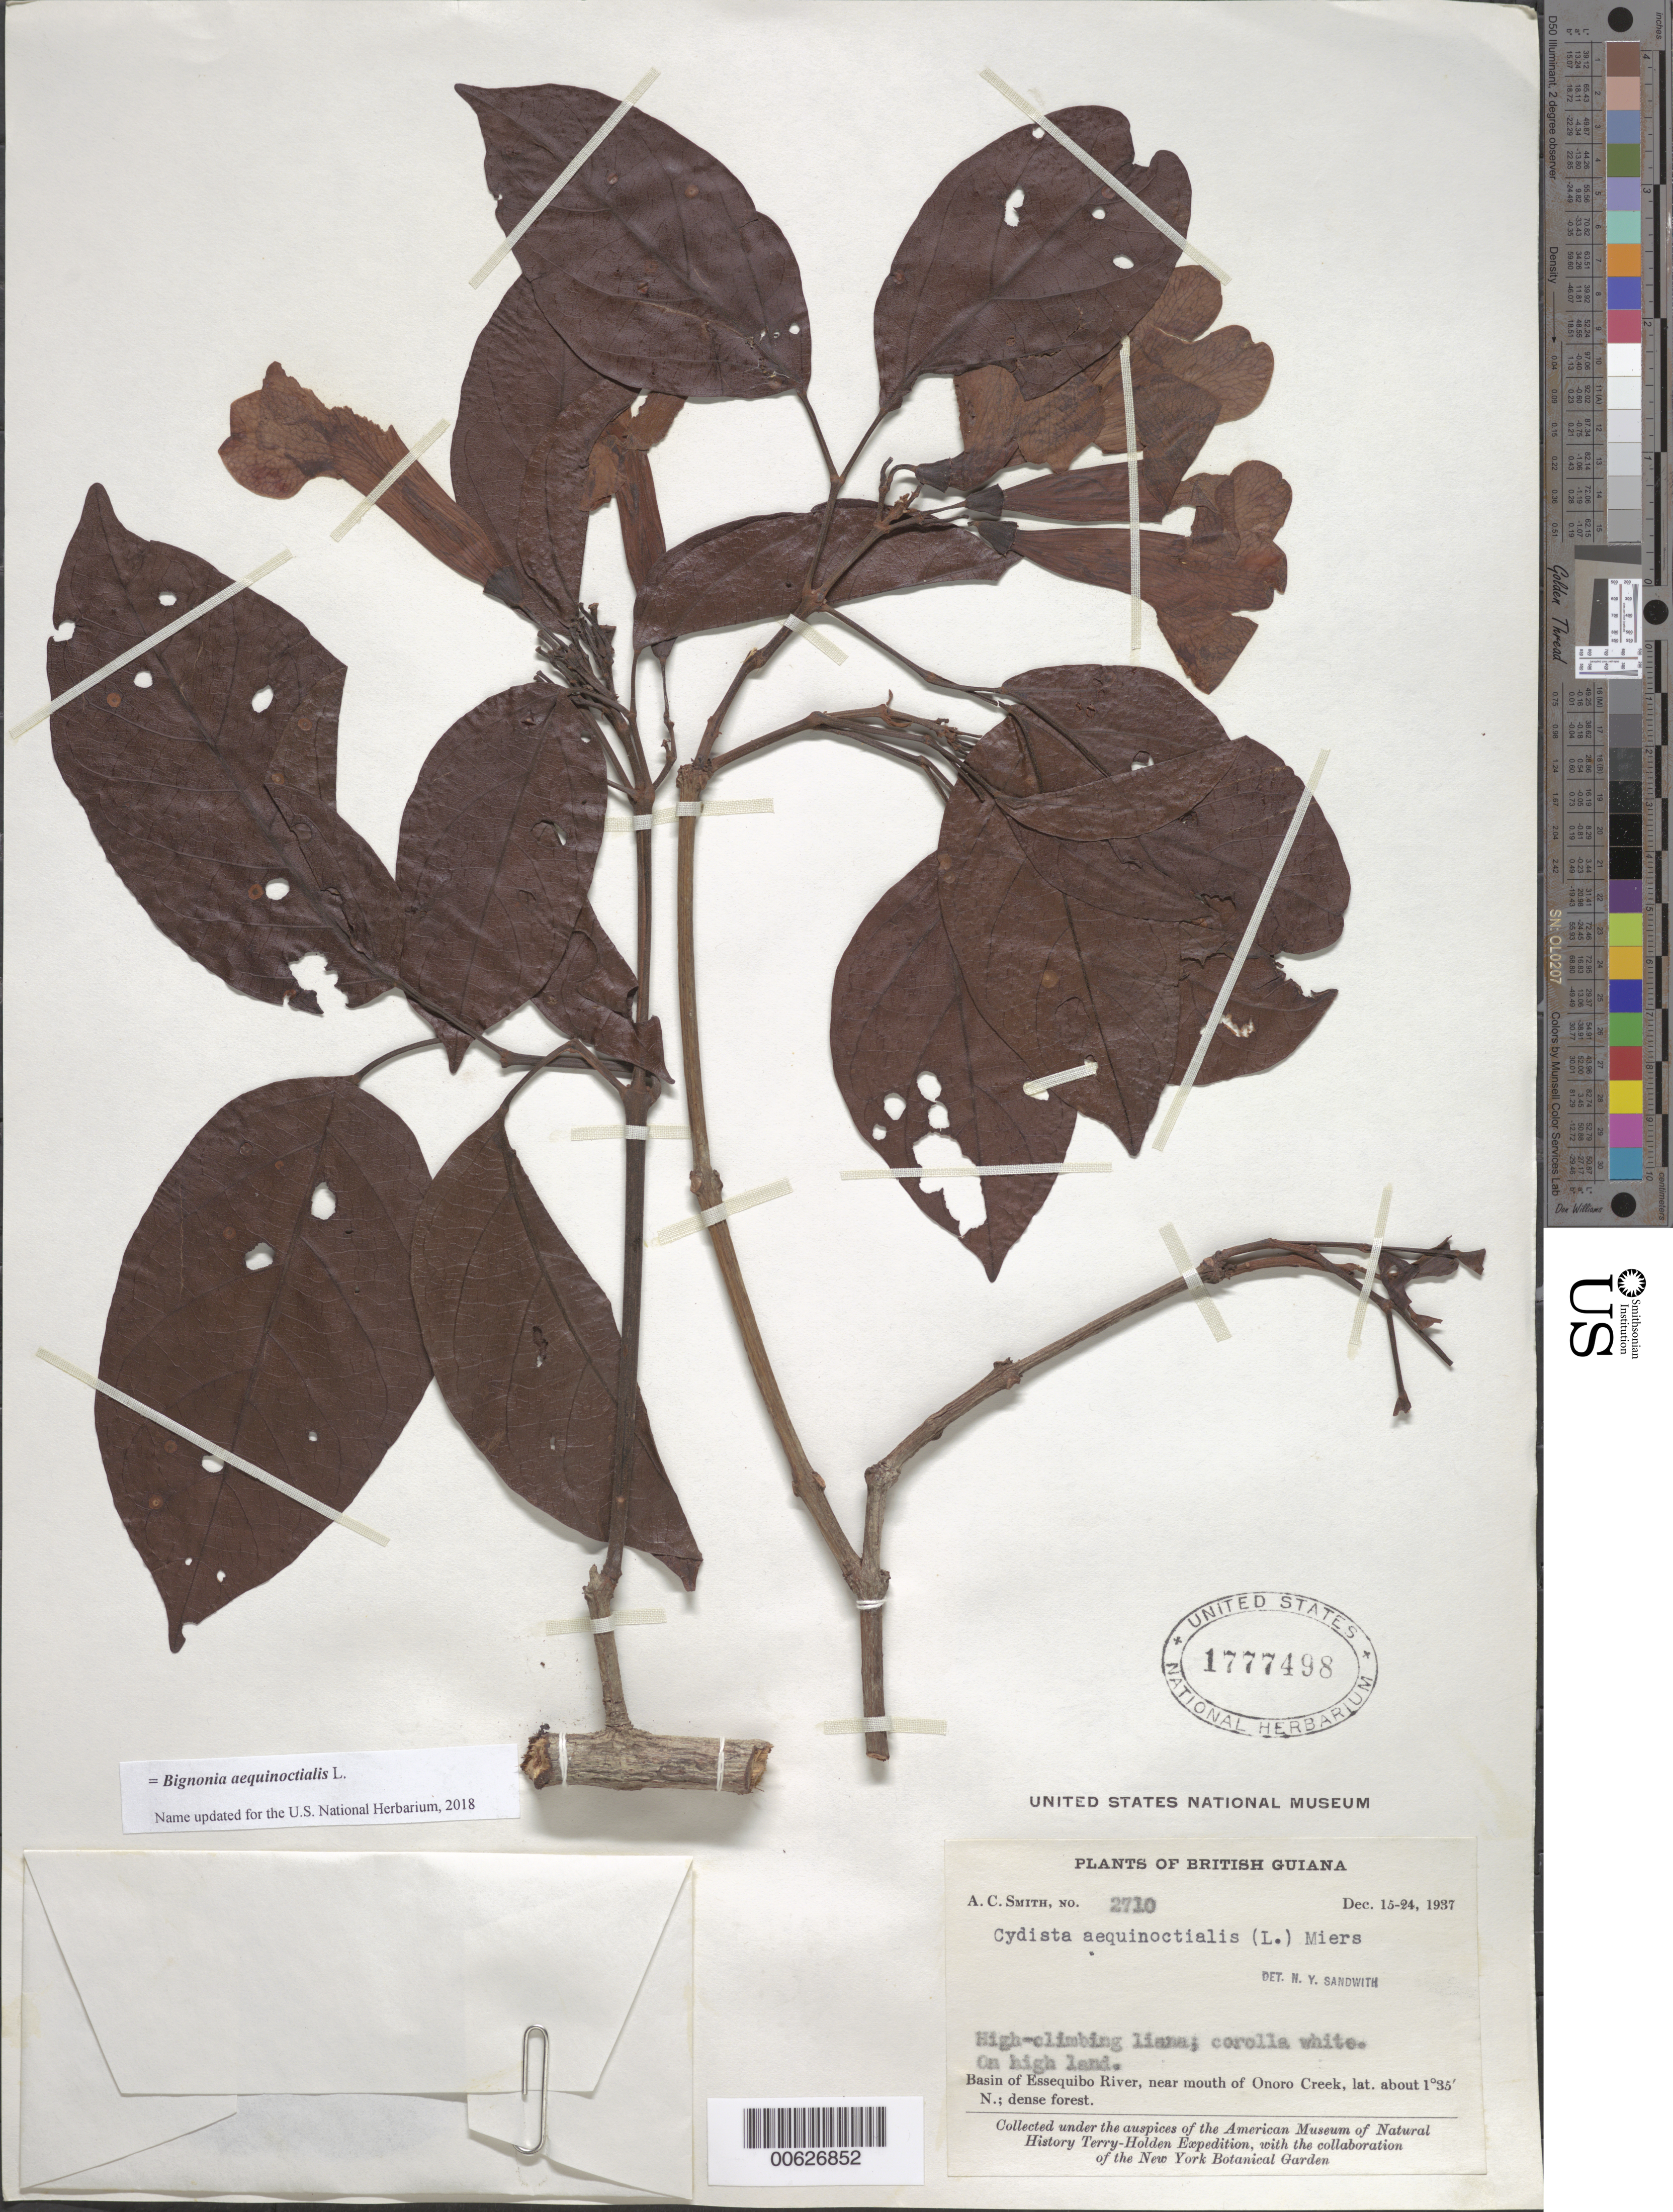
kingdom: Plantae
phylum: Tracheophyta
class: Magnoliopsida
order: Lamiales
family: Bignoniaceae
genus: Bignonia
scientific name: Bignonia aequinoctialis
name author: L.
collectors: A. C. Smith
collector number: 2710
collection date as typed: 15-Dec-37 to 24-Dec-37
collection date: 1937-12-15/1937-12-24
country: Guyana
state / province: U. Takutu-U. Essequibo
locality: Onoro Creek (near mouth), Essequibo River basin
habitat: Dense forest on high land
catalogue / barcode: US 1777498